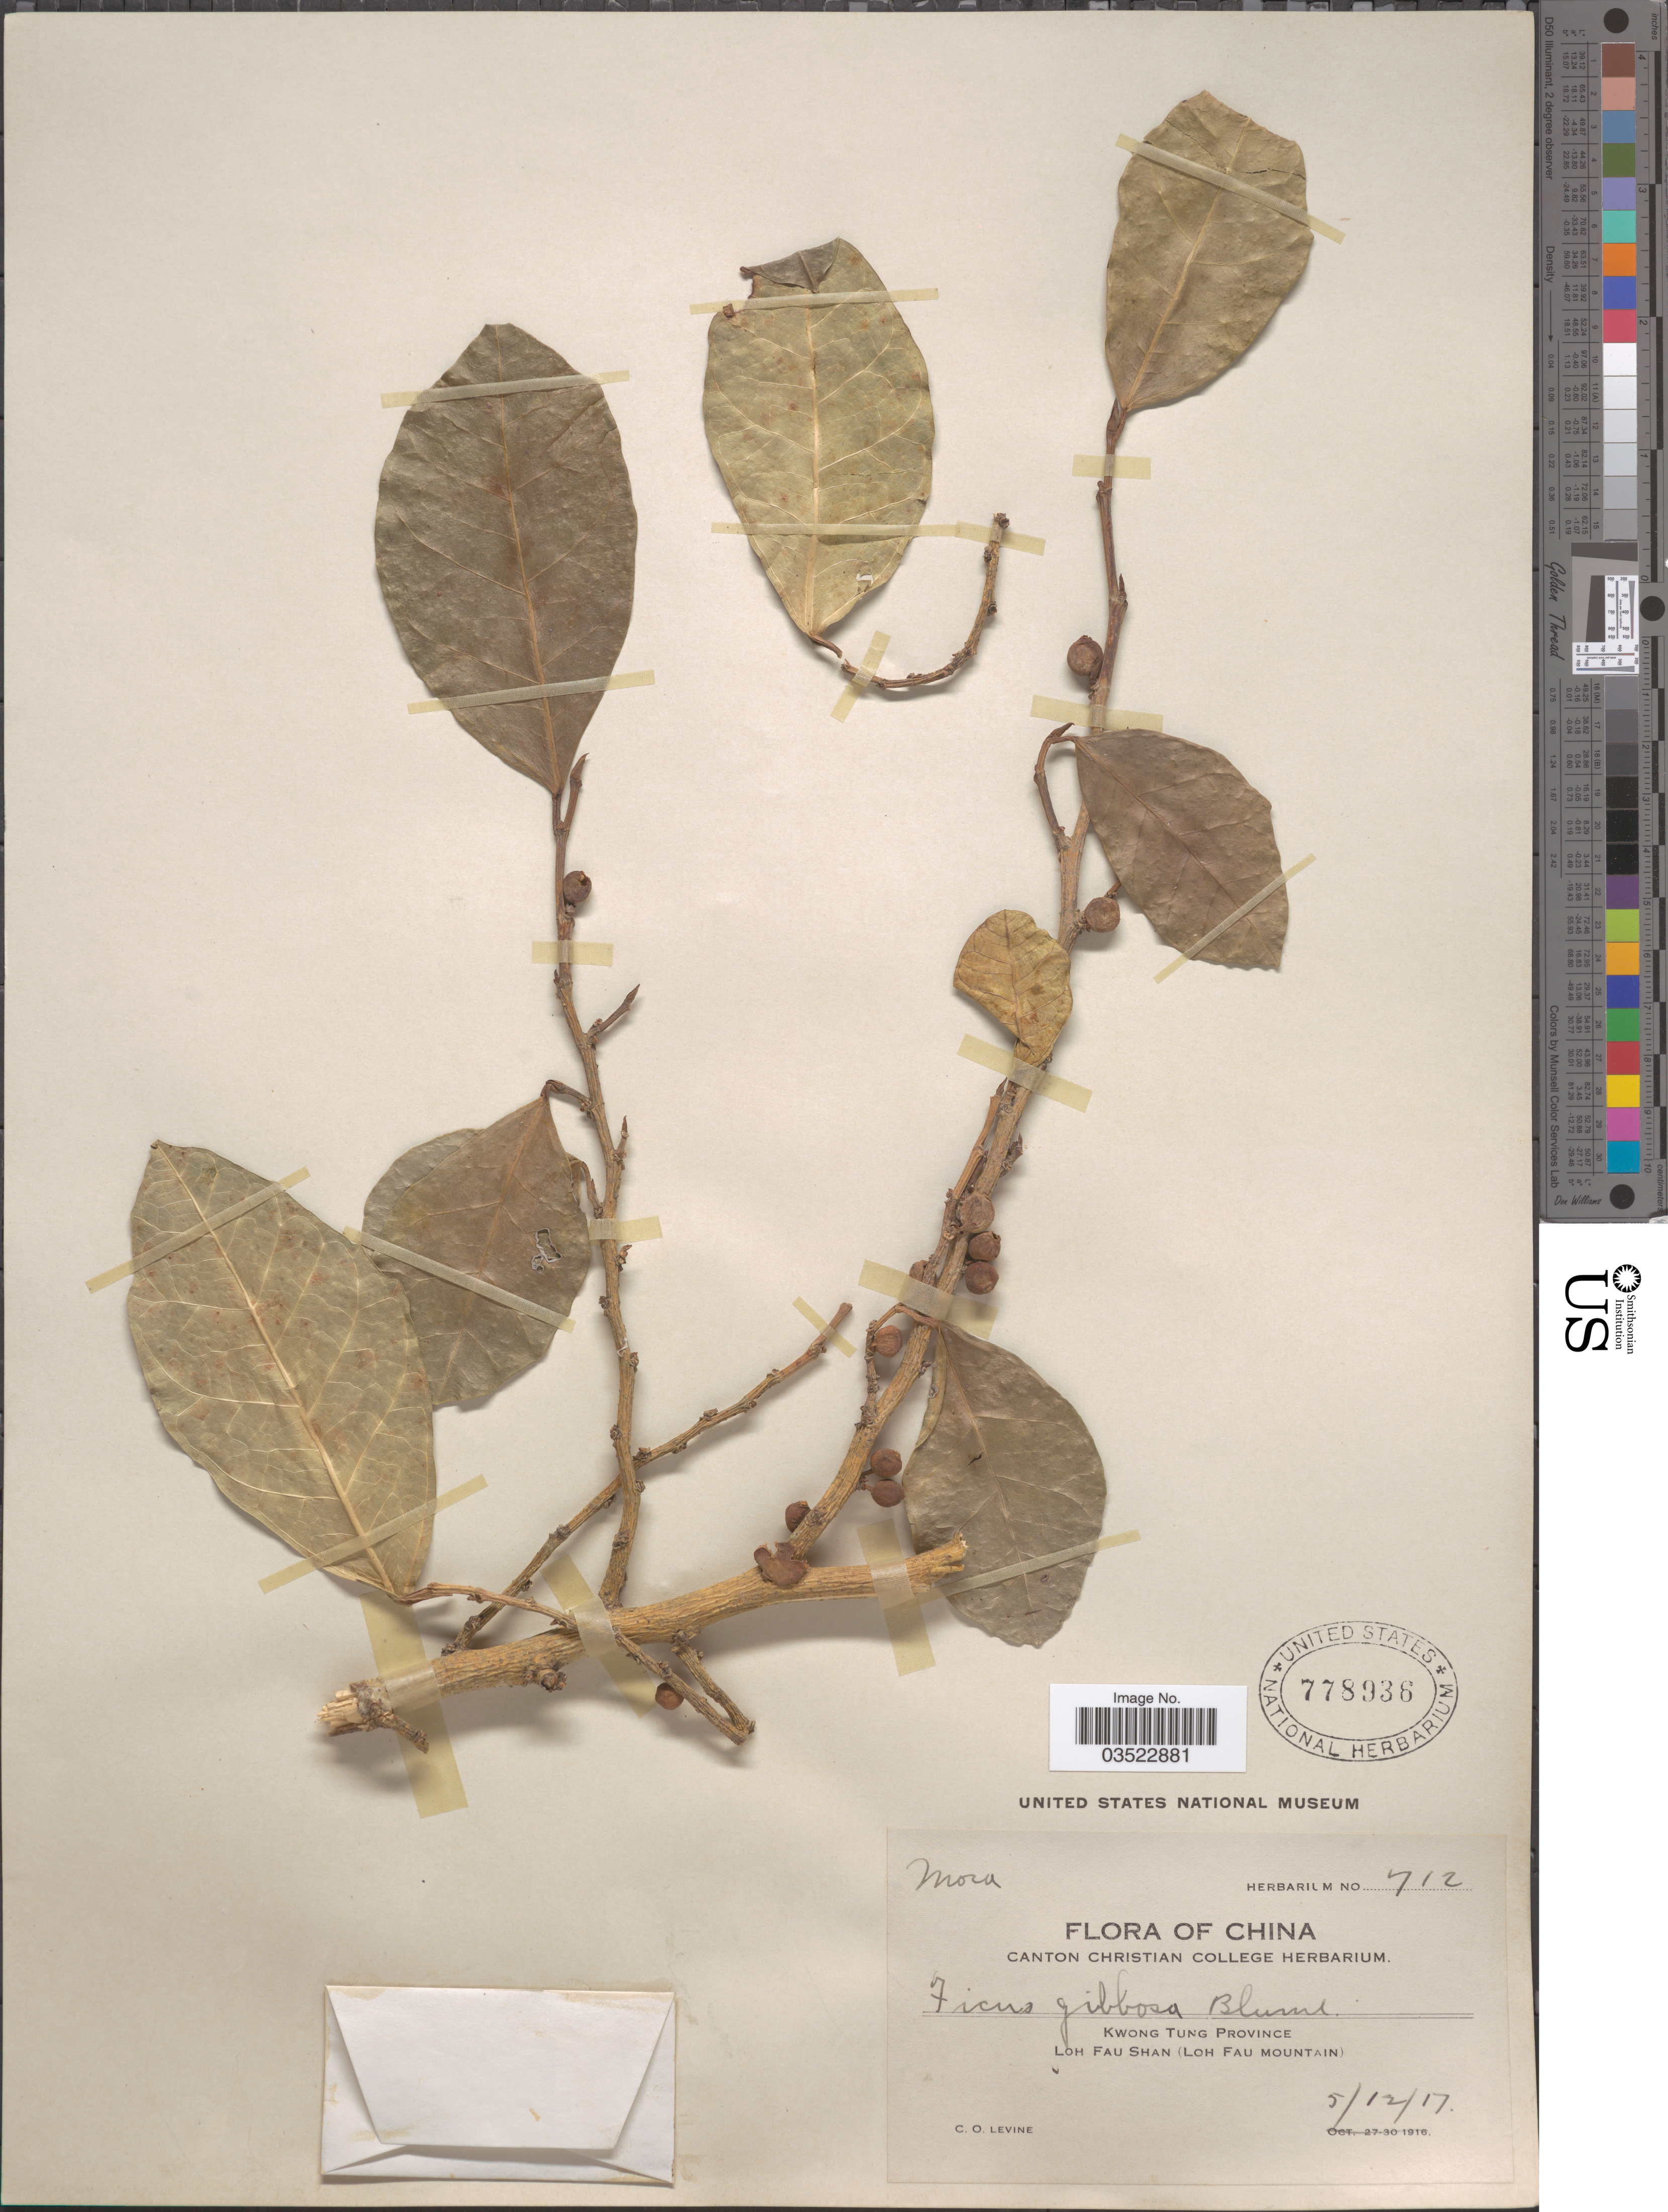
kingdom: Plantae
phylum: Tracheophyta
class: Magnoliopsida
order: Rosales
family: Moraceae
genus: Ficus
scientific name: Ficus tinctoria subsp. gibbosa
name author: (Blume) Corner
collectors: C. O. Levine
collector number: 712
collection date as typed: Transcribed d/m/y: 5/12/17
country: China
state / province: Guangdong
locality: Kwong Tung Province. Loh Fau Shan (Loh Fau Mountain).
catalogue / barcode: US 778936